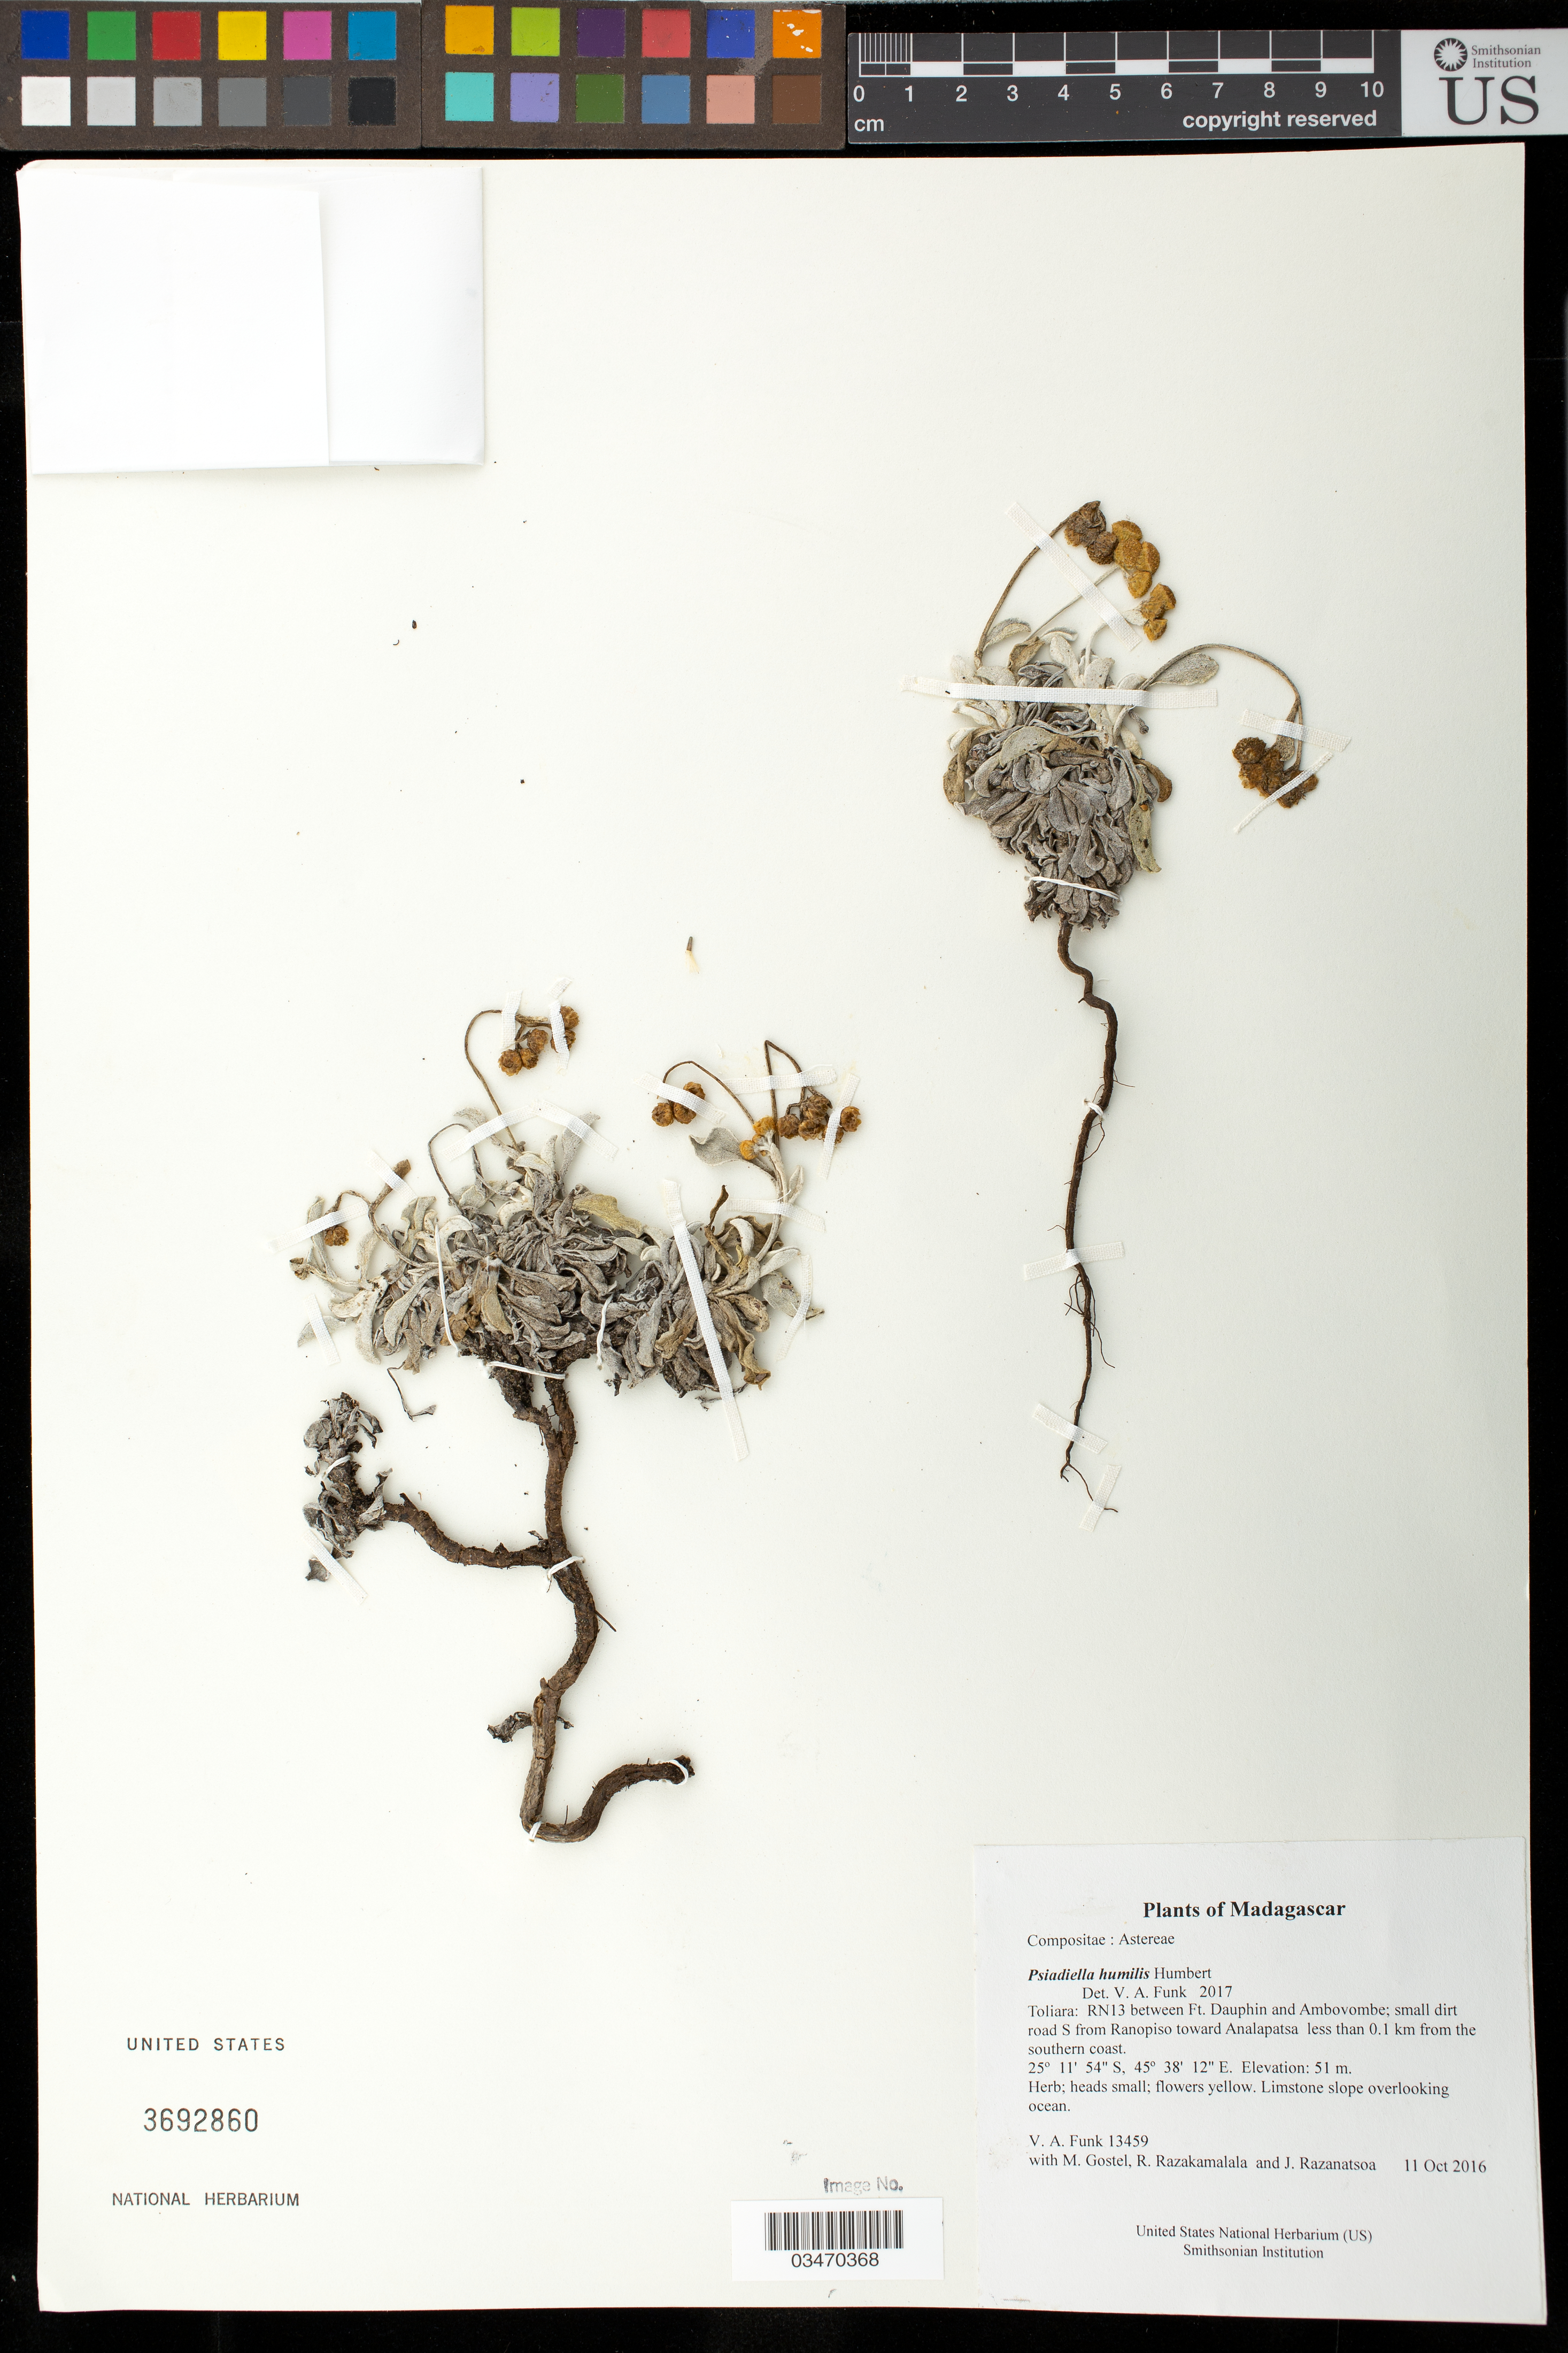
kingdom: Plantae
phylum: Tracheophyta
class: Magnoliopsida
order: Asterales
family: Asteraceae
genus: Psiadiella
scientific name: Psiadiella humilis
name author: Humbert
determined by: Funk, Vicki A., (BOT), Smithsonian Institution - National Museum of Natural History (UNITED STATES)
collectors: M. R. Gostel, R. Razakamalala & J. Razanatsoa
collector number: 13459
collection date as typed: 11 Oct 2016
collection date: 2016-10-11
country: Madagascar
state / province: Androy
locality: RN13 between Ft. Dauphin and Ambovombe; small dirt road S from Ranopiso toward Analapatsa less than 0.1 km from the southern coast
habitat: Limstone slope overlooking ocean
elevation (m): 51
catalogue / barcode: US 3692860